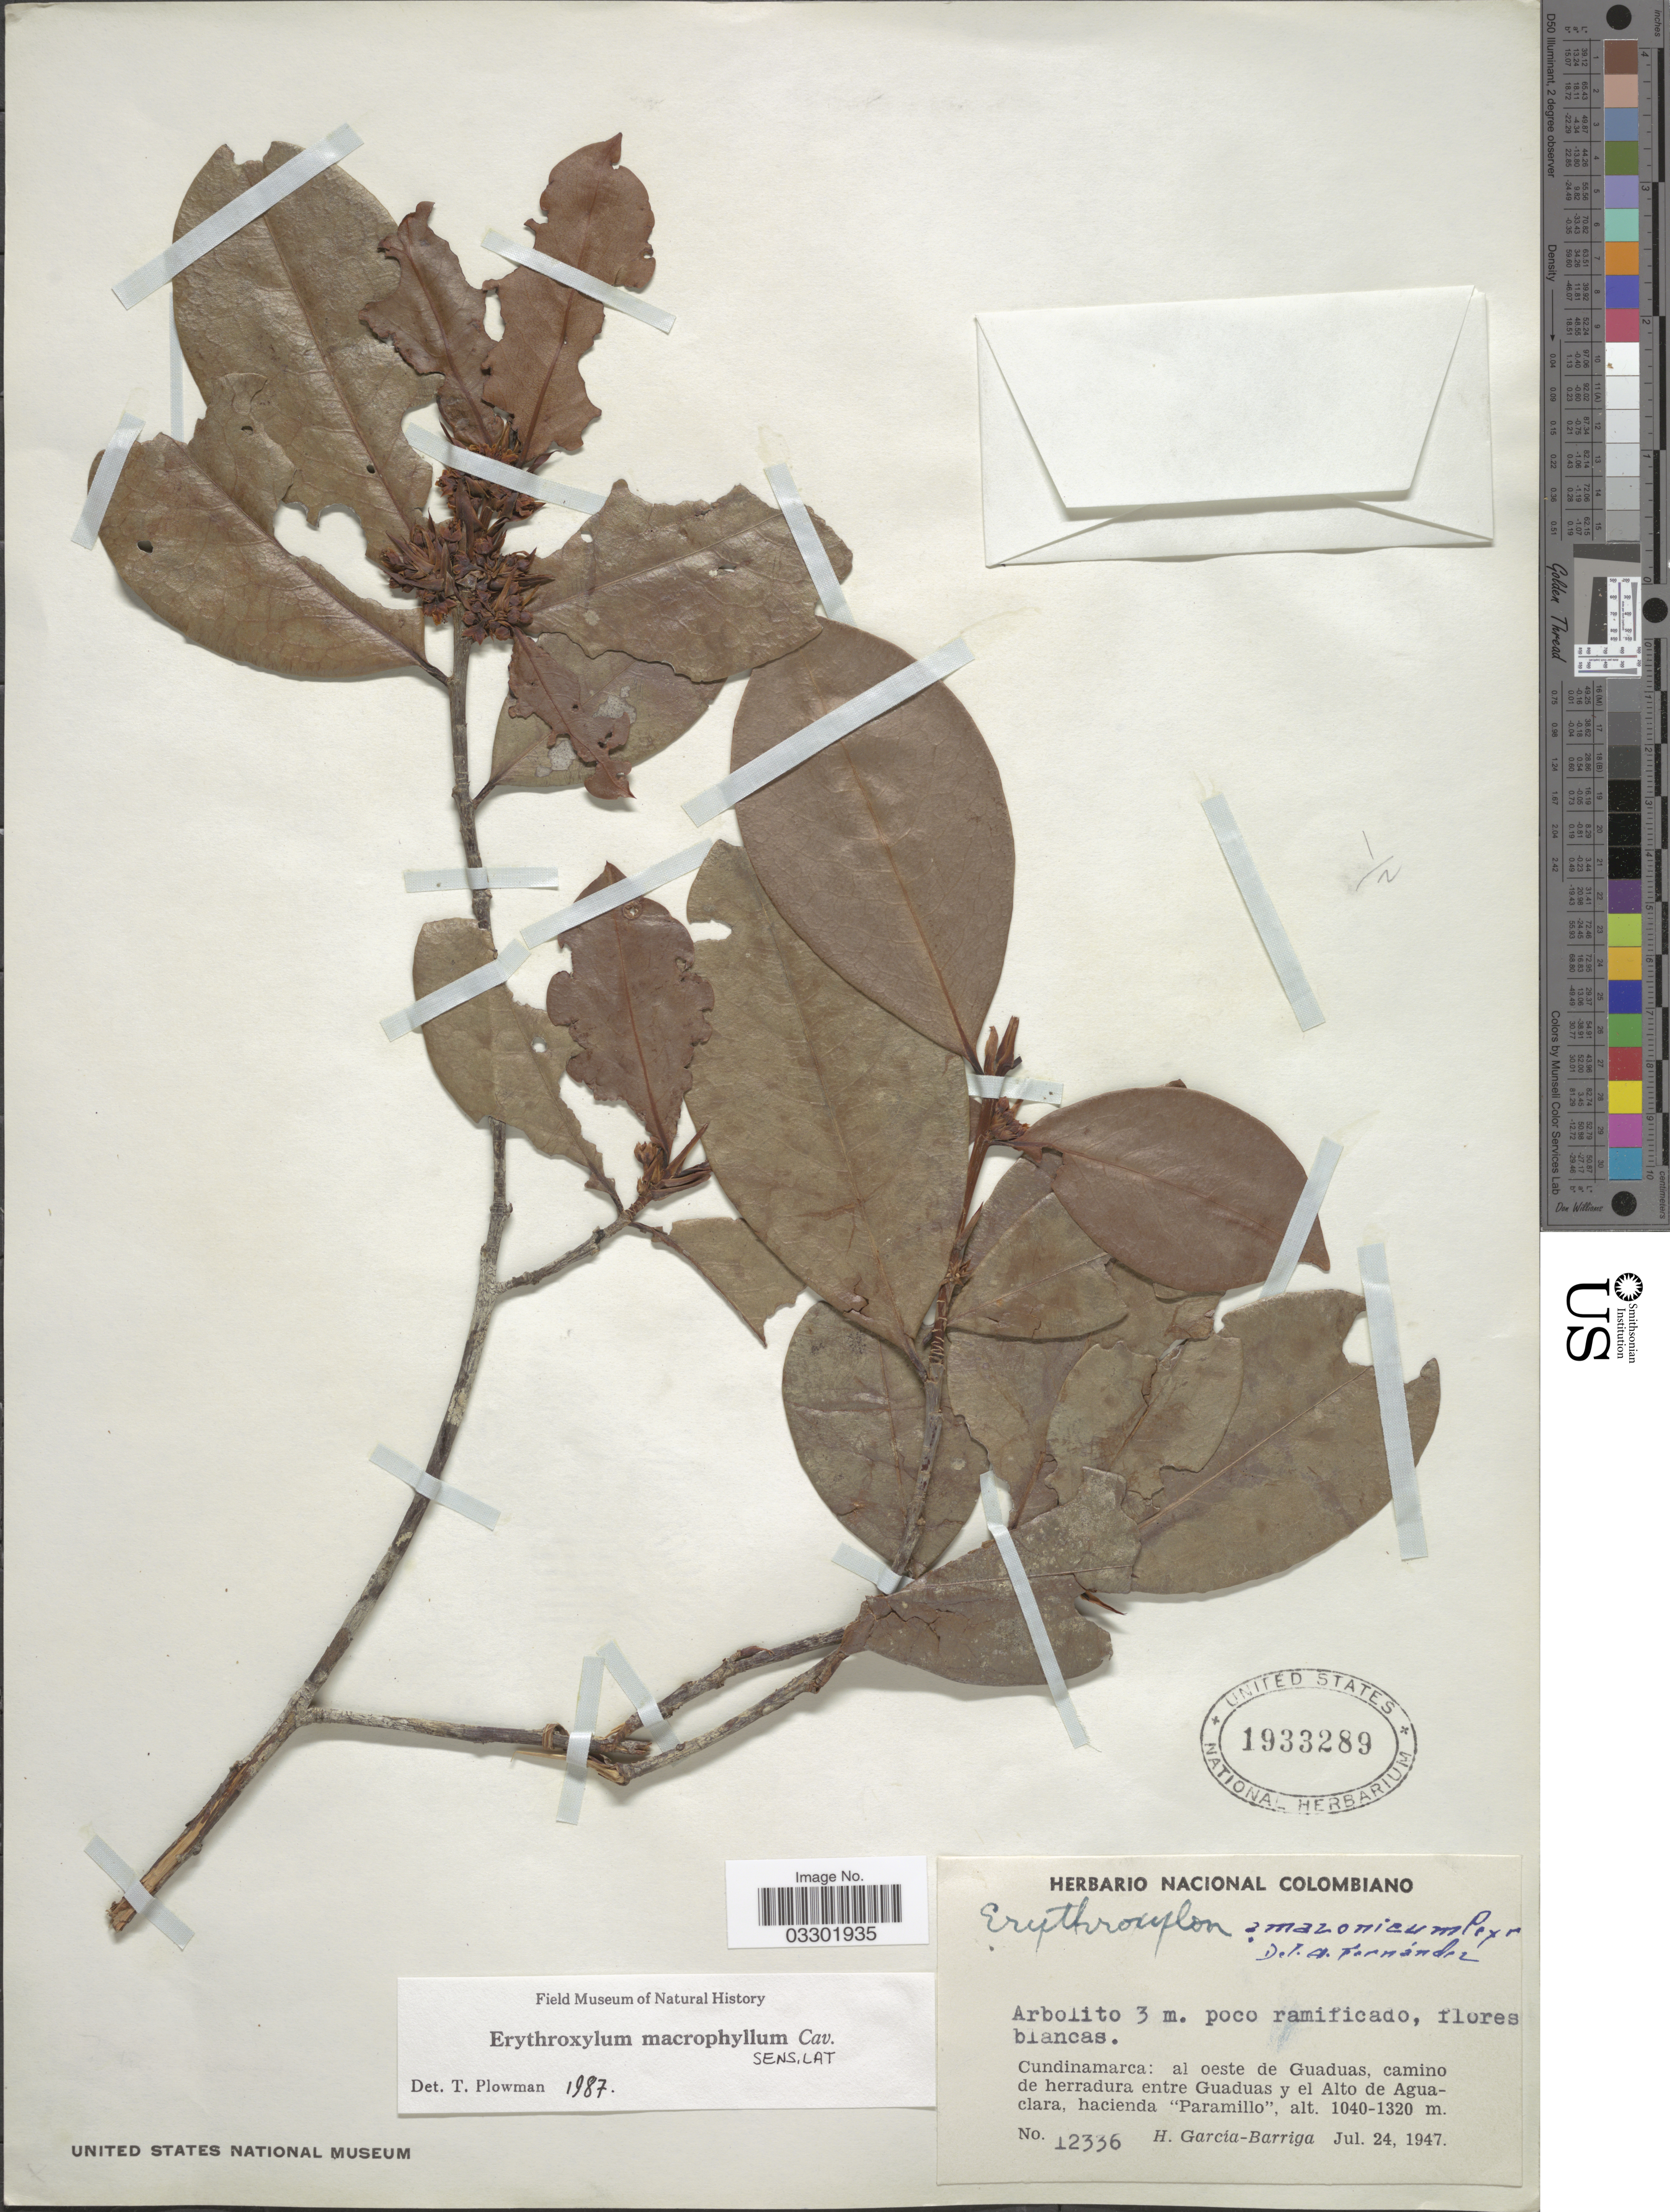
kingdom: Plantae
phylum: Tracheophyta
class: Magnoliopsida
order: Malpighiales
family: Erythroxylaceae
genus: Erythroxylum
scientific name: Erythroxylum macrophyllum var. macrophyllum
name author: Cav.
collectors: H. García Barriga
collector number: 12336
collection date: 1947-07-24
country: Colombia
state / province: Cundinamarca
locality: Al oeste de Guaduas, camino de herradura entre Guaduas y el Alto de Aguaclara, hacienda "Paramillo".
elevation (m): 1040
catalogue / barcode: US 1933289